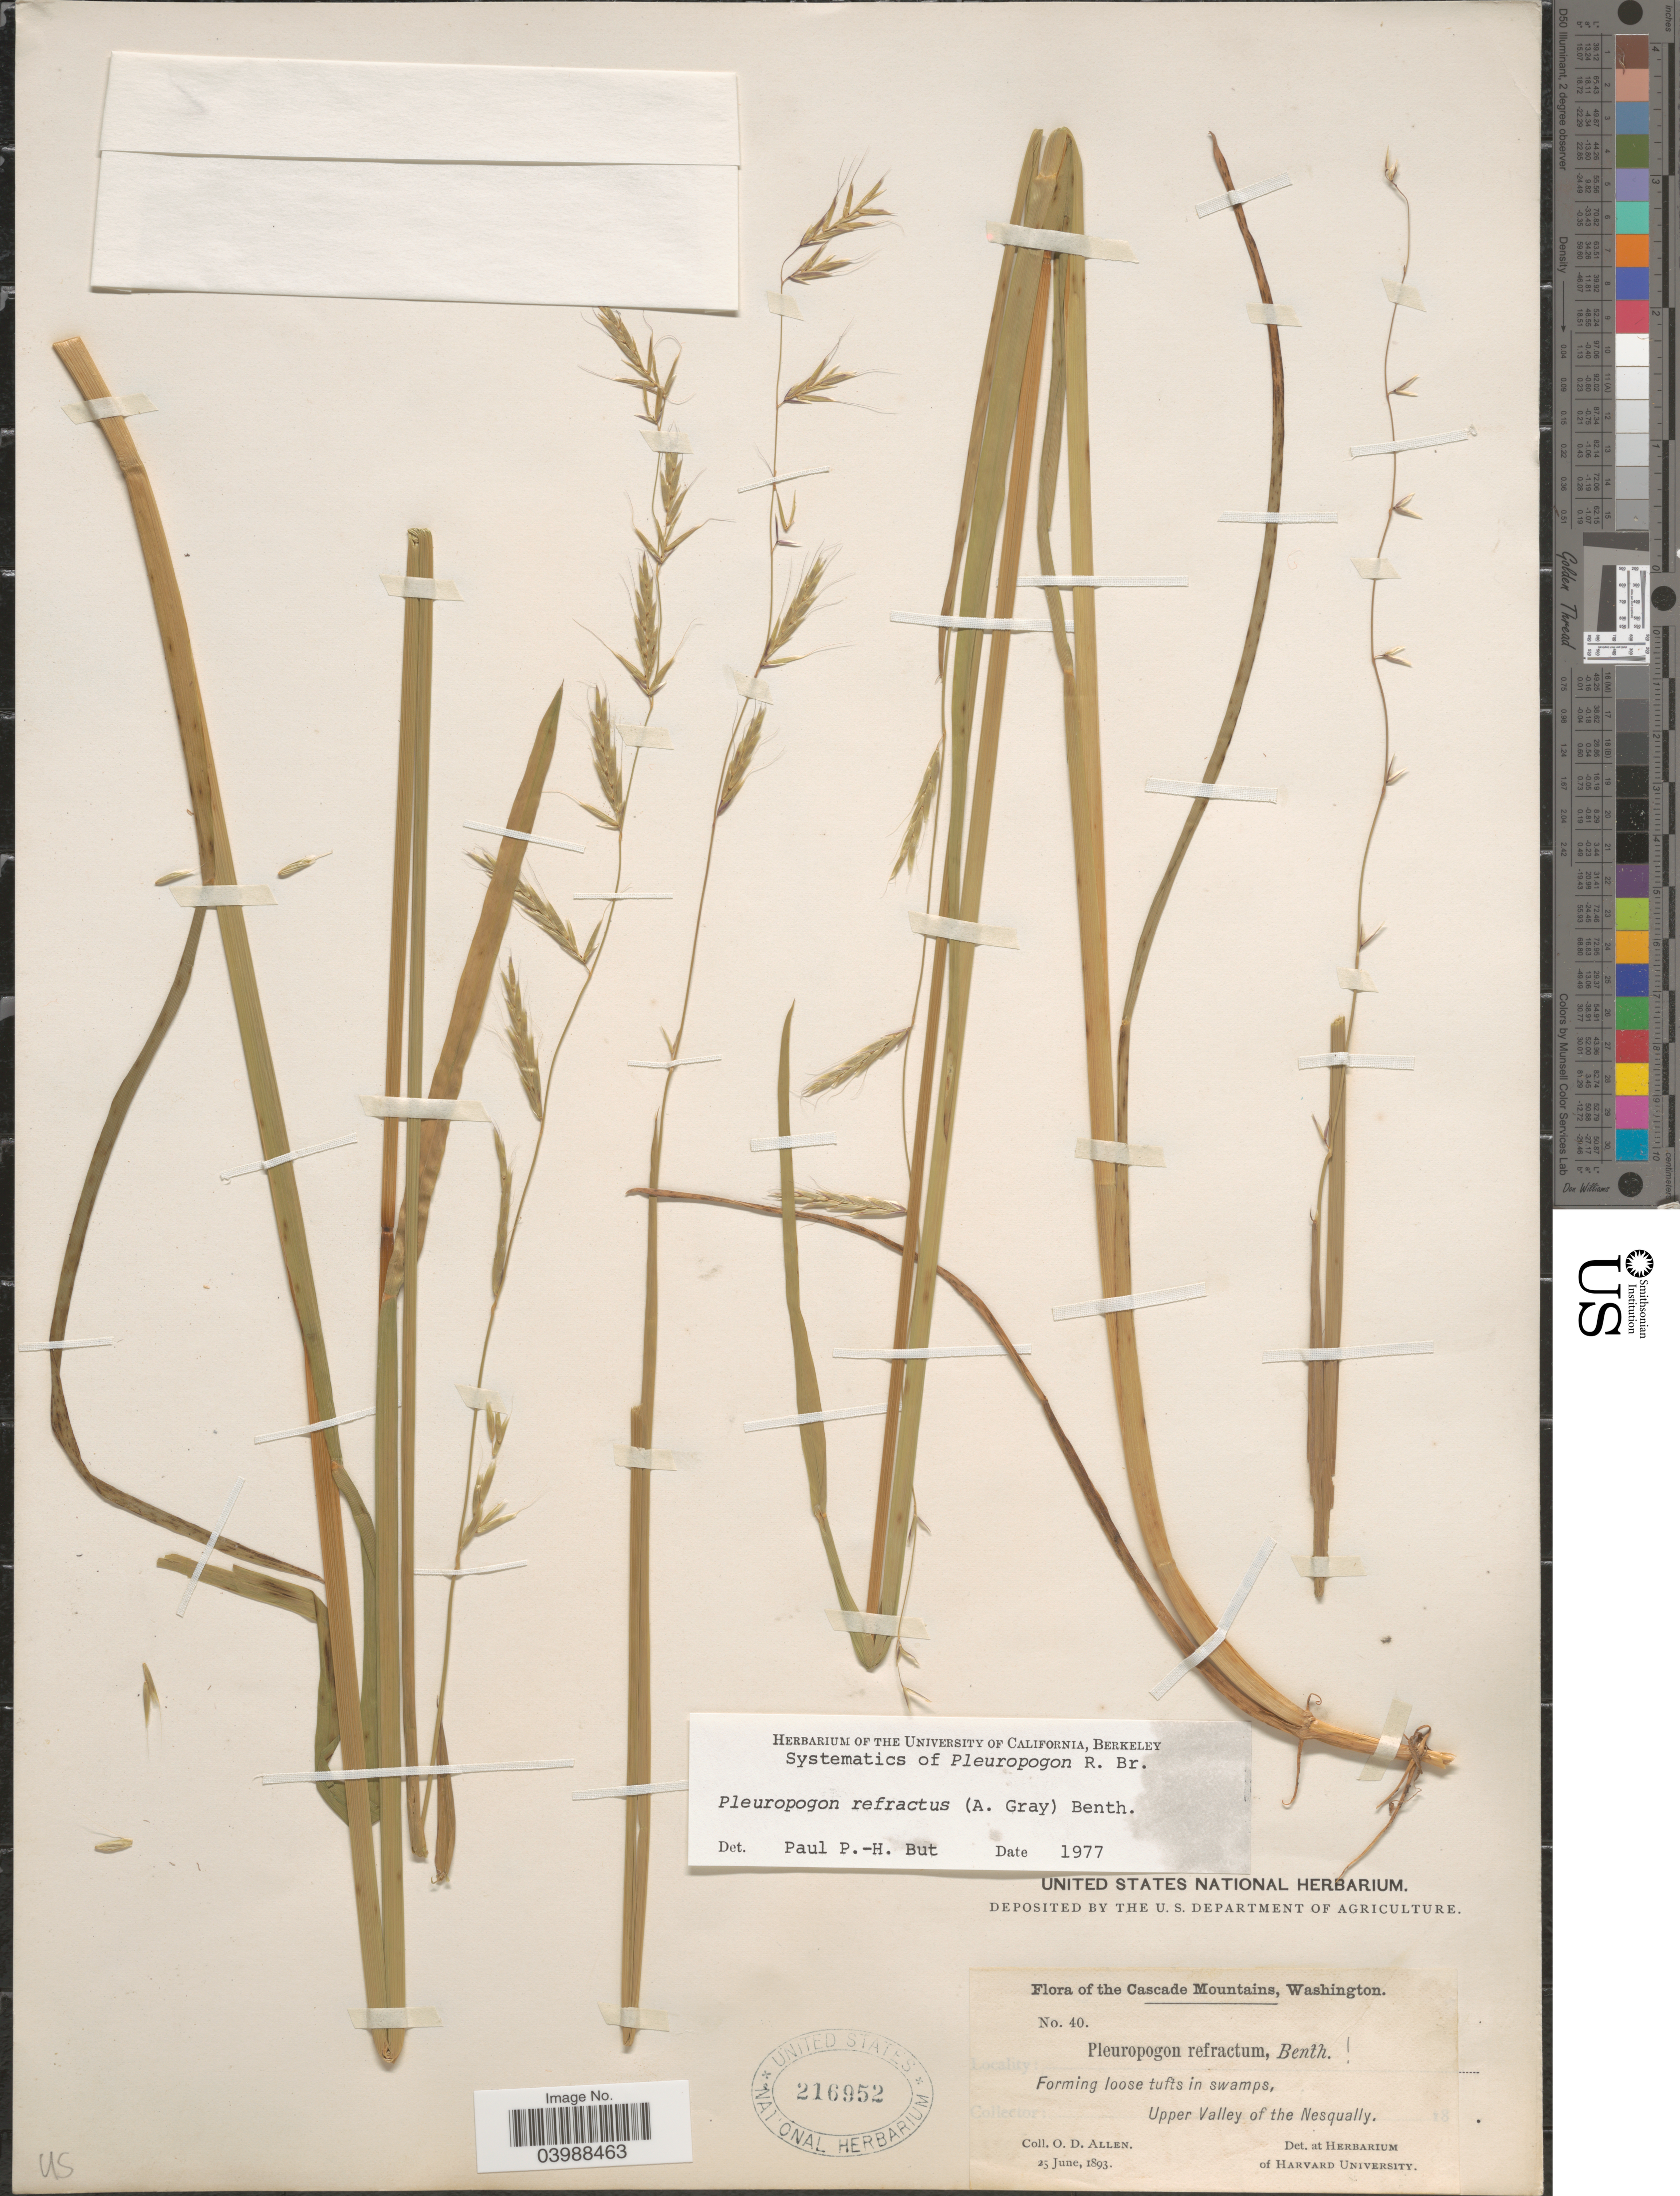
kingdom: Plantae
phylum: Tracheophyta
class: Liliopsida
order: Poales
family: Poaceae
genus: Pleuropogon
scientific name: Pleuropogon refractus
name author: (A. Gray) Benth.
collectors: O. D. Allen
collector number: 40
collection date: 1893-06-25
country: United States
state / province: Washington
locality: The Cascade Mountains. Upper Valley of the Nesqually.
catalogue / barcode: US 216952